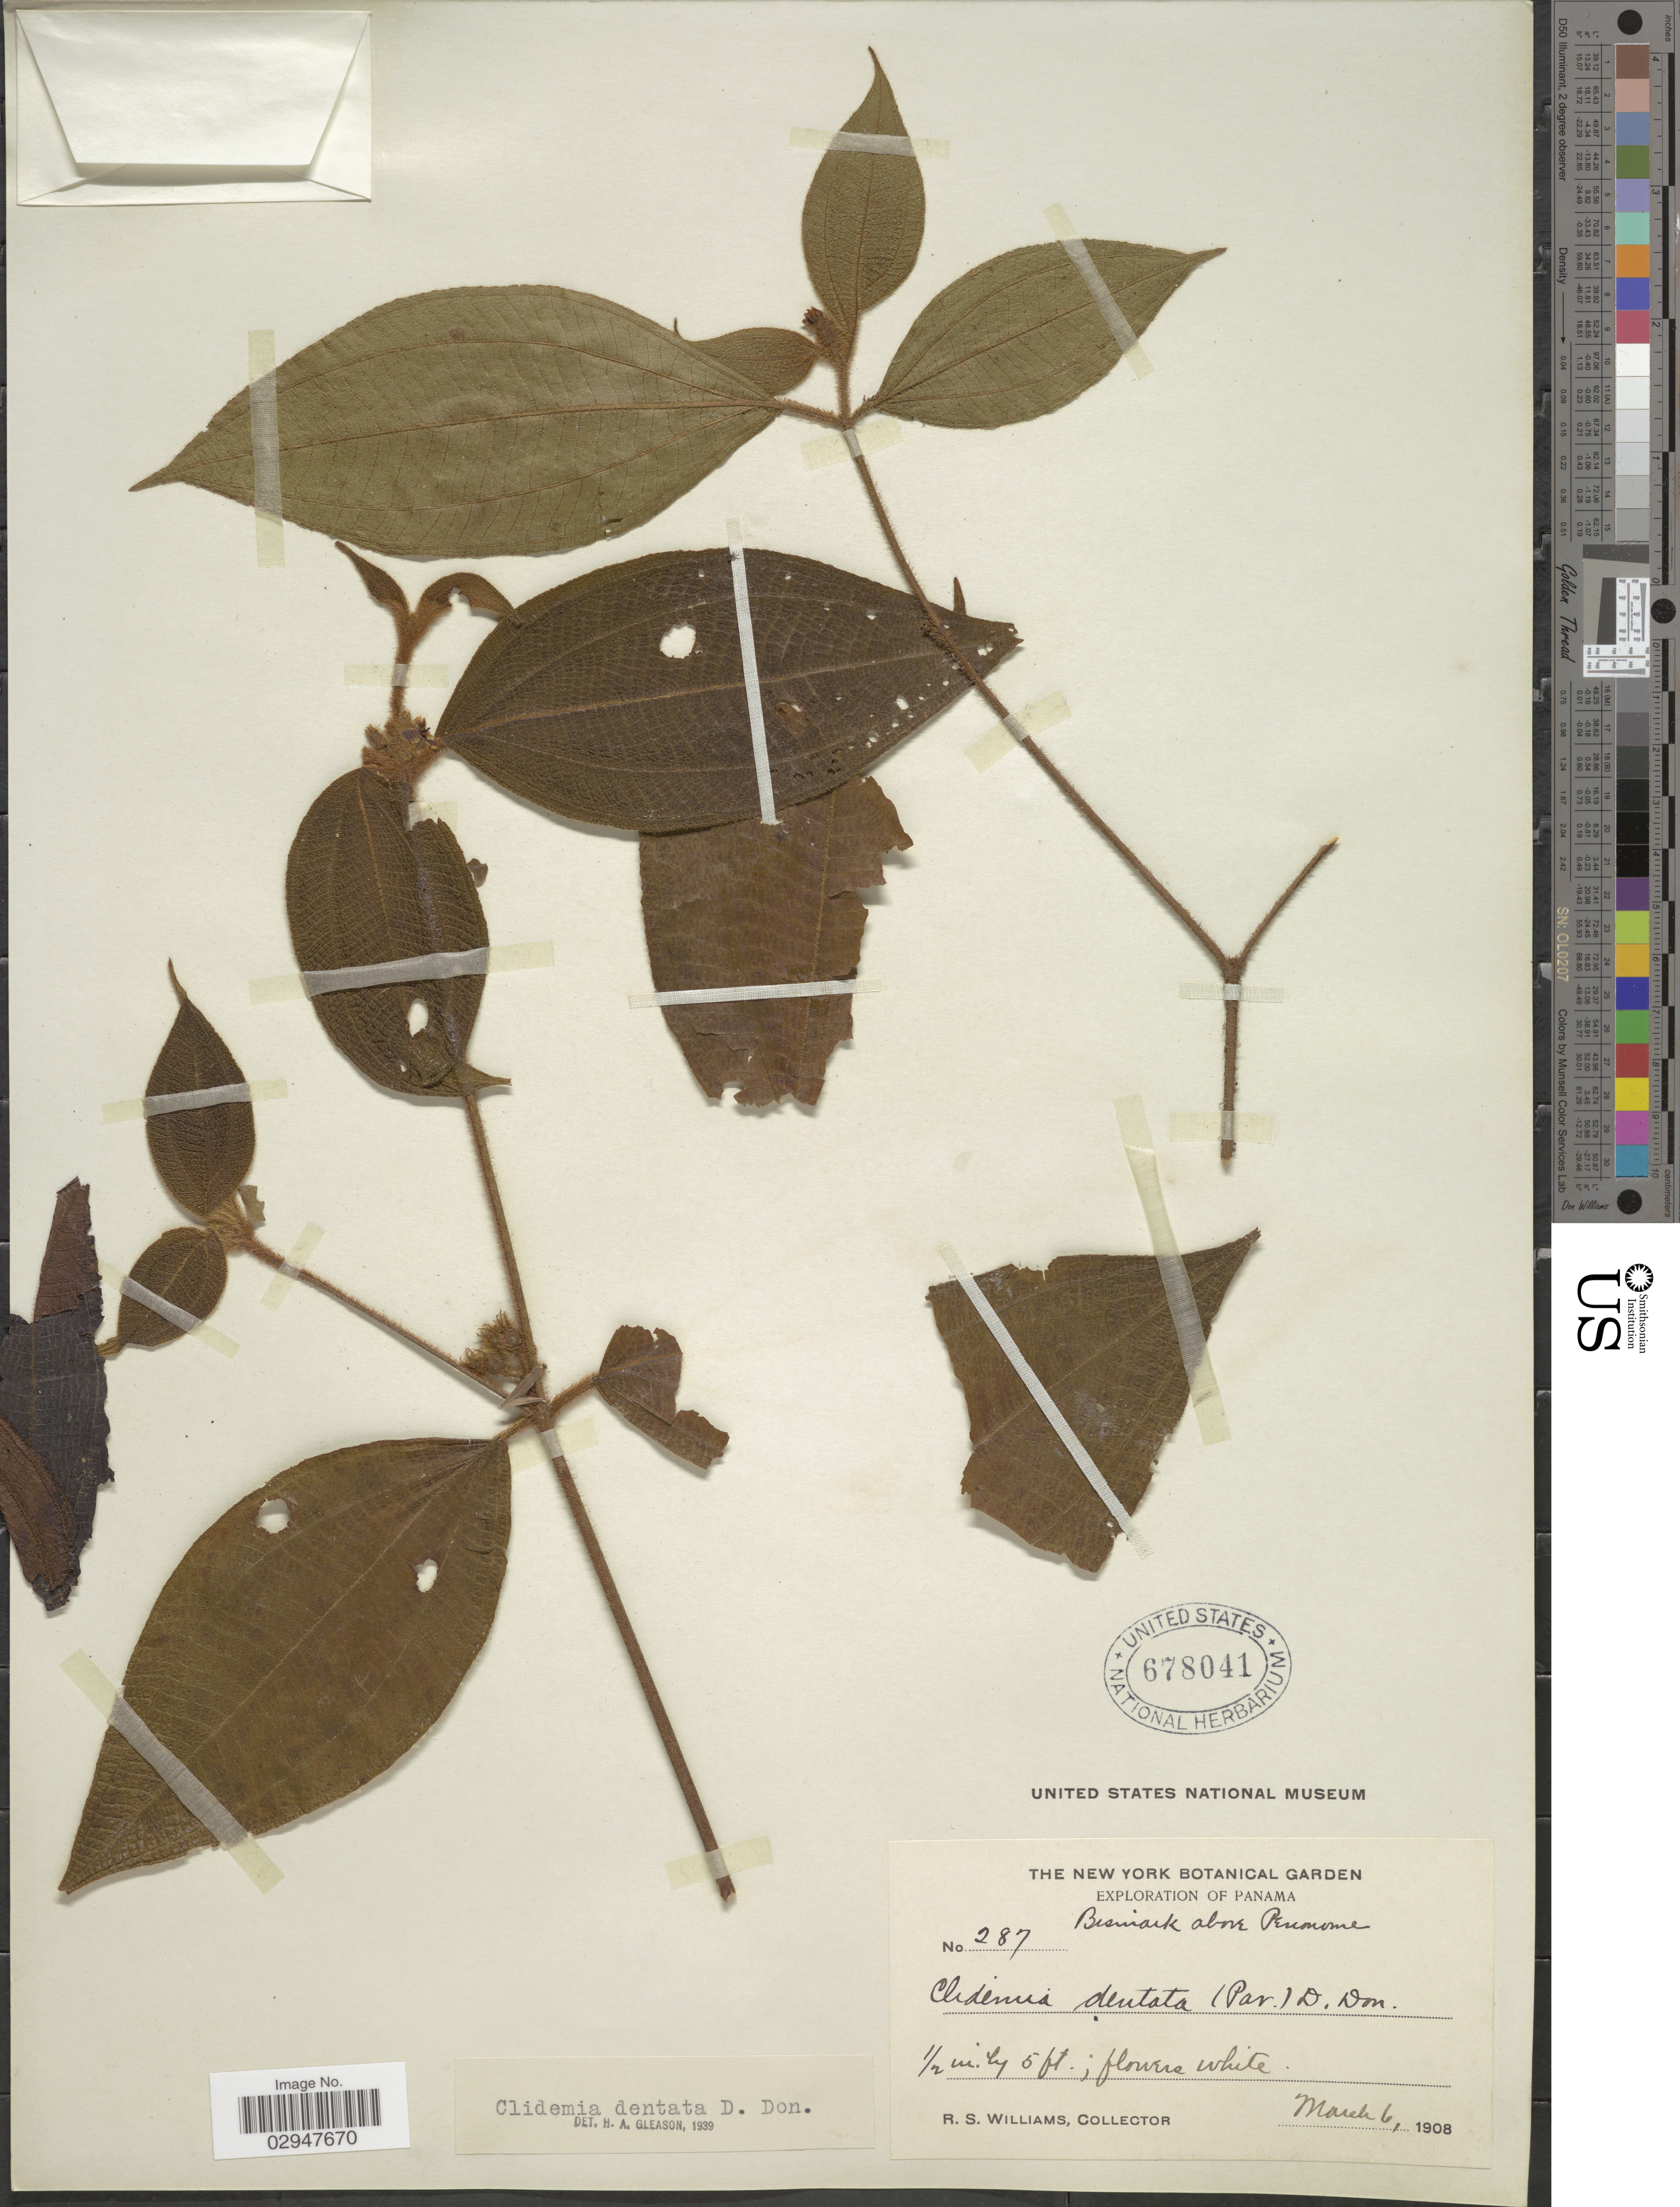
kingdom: Plantae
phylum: Tracheophyta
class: Magnoliopsida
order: Myrtales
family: Melastomataceae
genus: Clidemia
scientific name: Clidemia dentata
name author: D. Don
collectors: R. S. Williams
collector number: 287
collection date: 1908-03-06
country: Panama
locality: Bismark above Penonome.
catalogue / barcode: US 678041